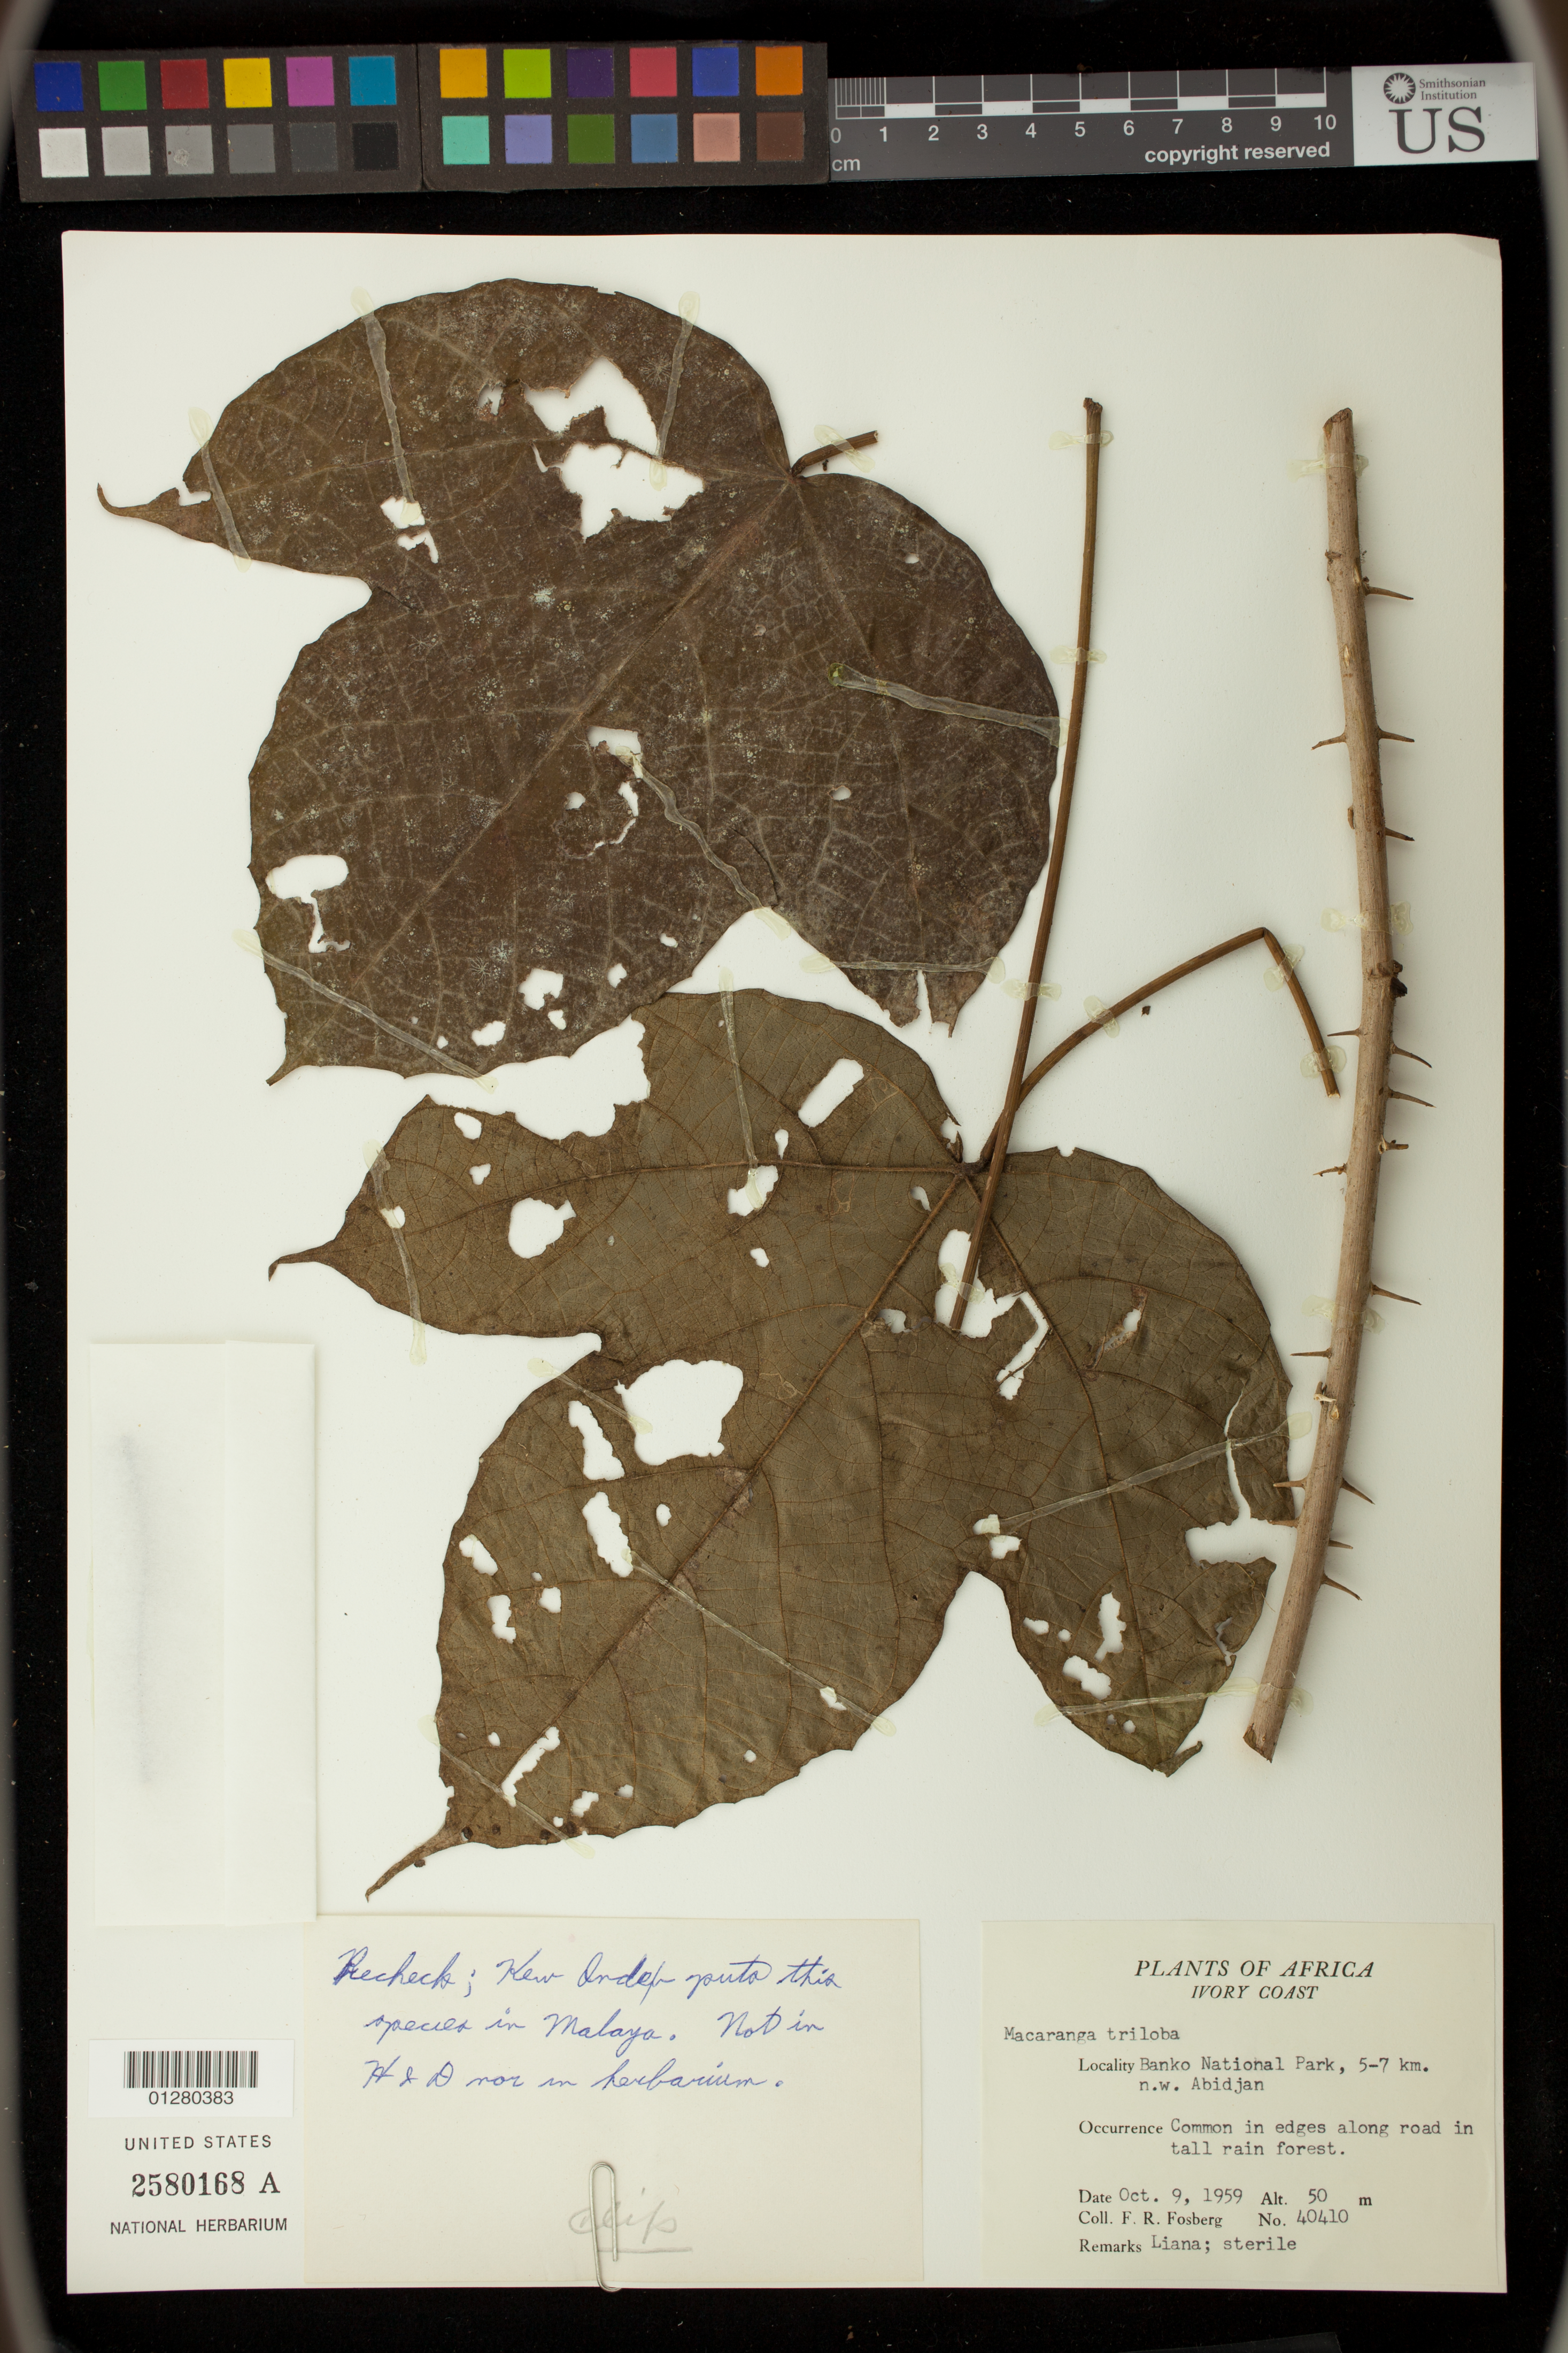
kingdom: Plantae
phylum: Tracheophyta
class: Magnoliopsida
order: Malpighiales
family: Euphorbiaceae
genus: Macaranga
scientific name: Macaranga triloba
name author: (Thunb.) Müll. Arg.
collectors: F. R. Fosberg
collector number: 40410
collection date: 1959-10-09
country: Ivory Coast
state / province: Lagunes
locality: Banko National Park, 5 - 7 km. n.w. Abidjan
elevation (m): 50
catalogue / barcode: US 2580168A